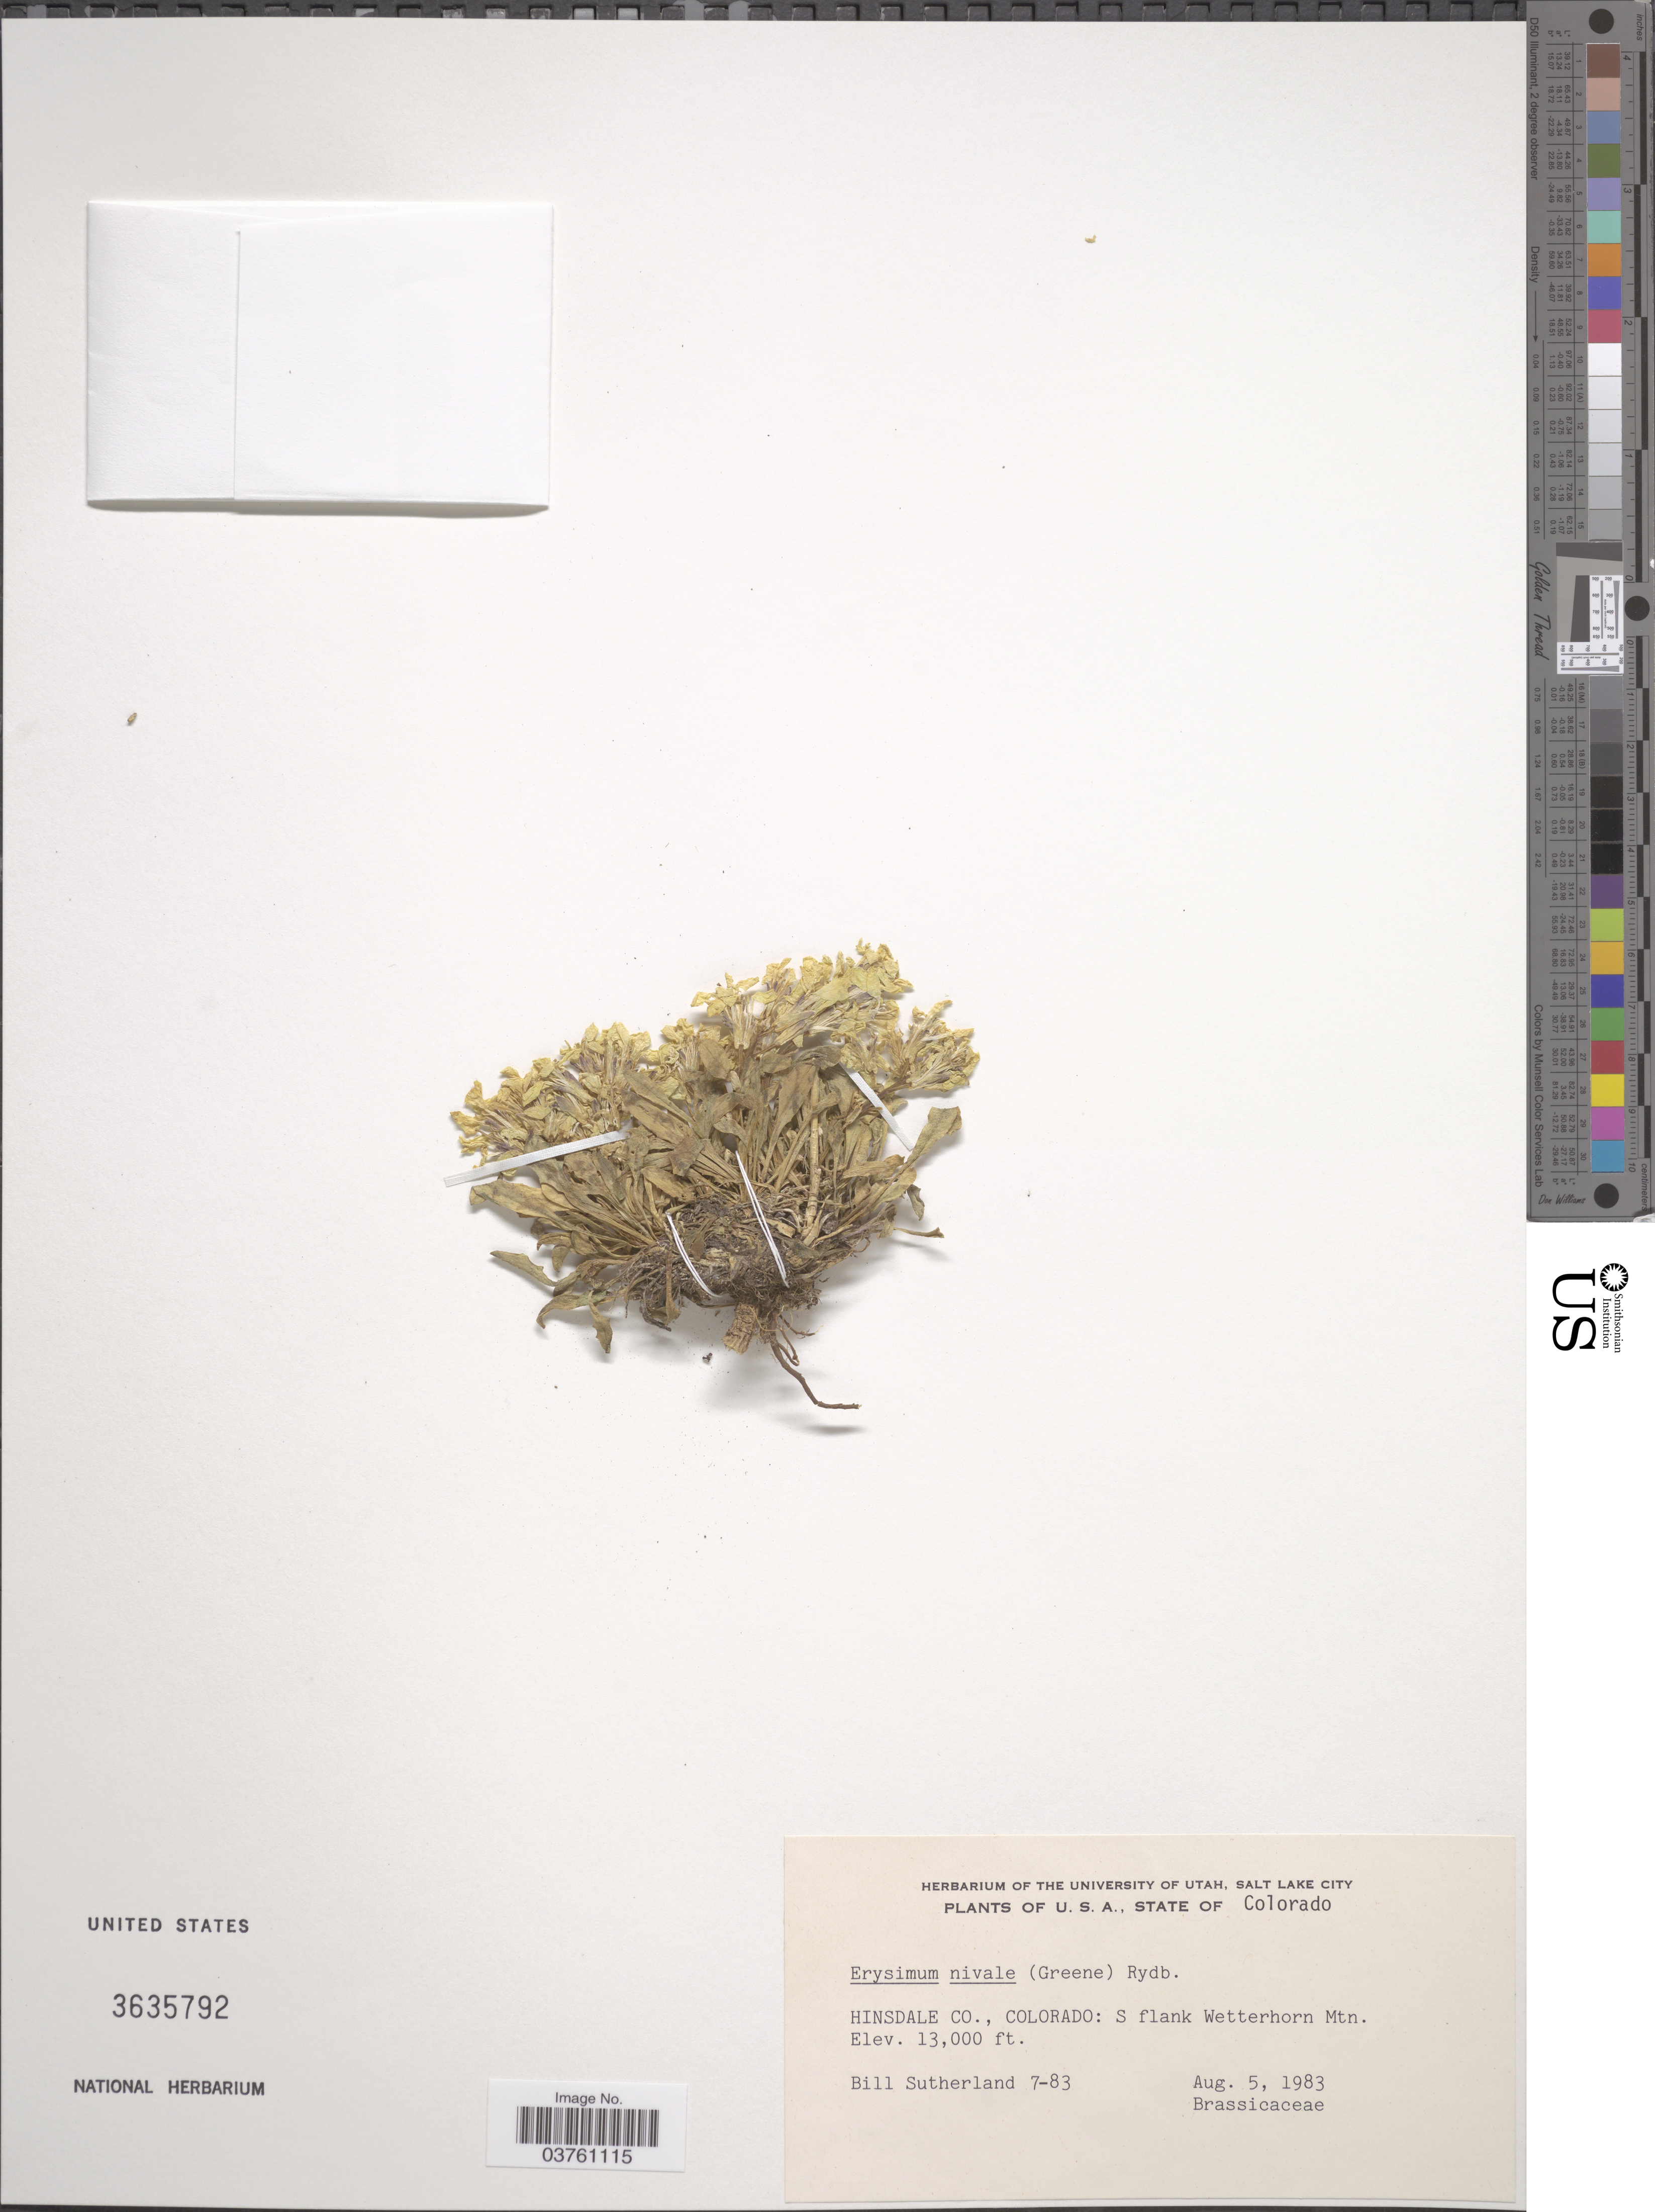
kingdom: Plantae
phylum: Tracheophyta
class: Magnoliopsida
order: Brassicales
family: Brassicaceae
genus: Erysimum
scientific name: Erysimum nivale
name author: (Greene) Rydb.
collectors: B. Sutherland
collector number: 7-83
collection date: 1983-08-05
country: United States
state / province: Colorado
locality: Hinsdale Co., Colorado: S flank Wetterhorn Mtn.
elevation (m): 3962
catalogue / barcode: US 3635792